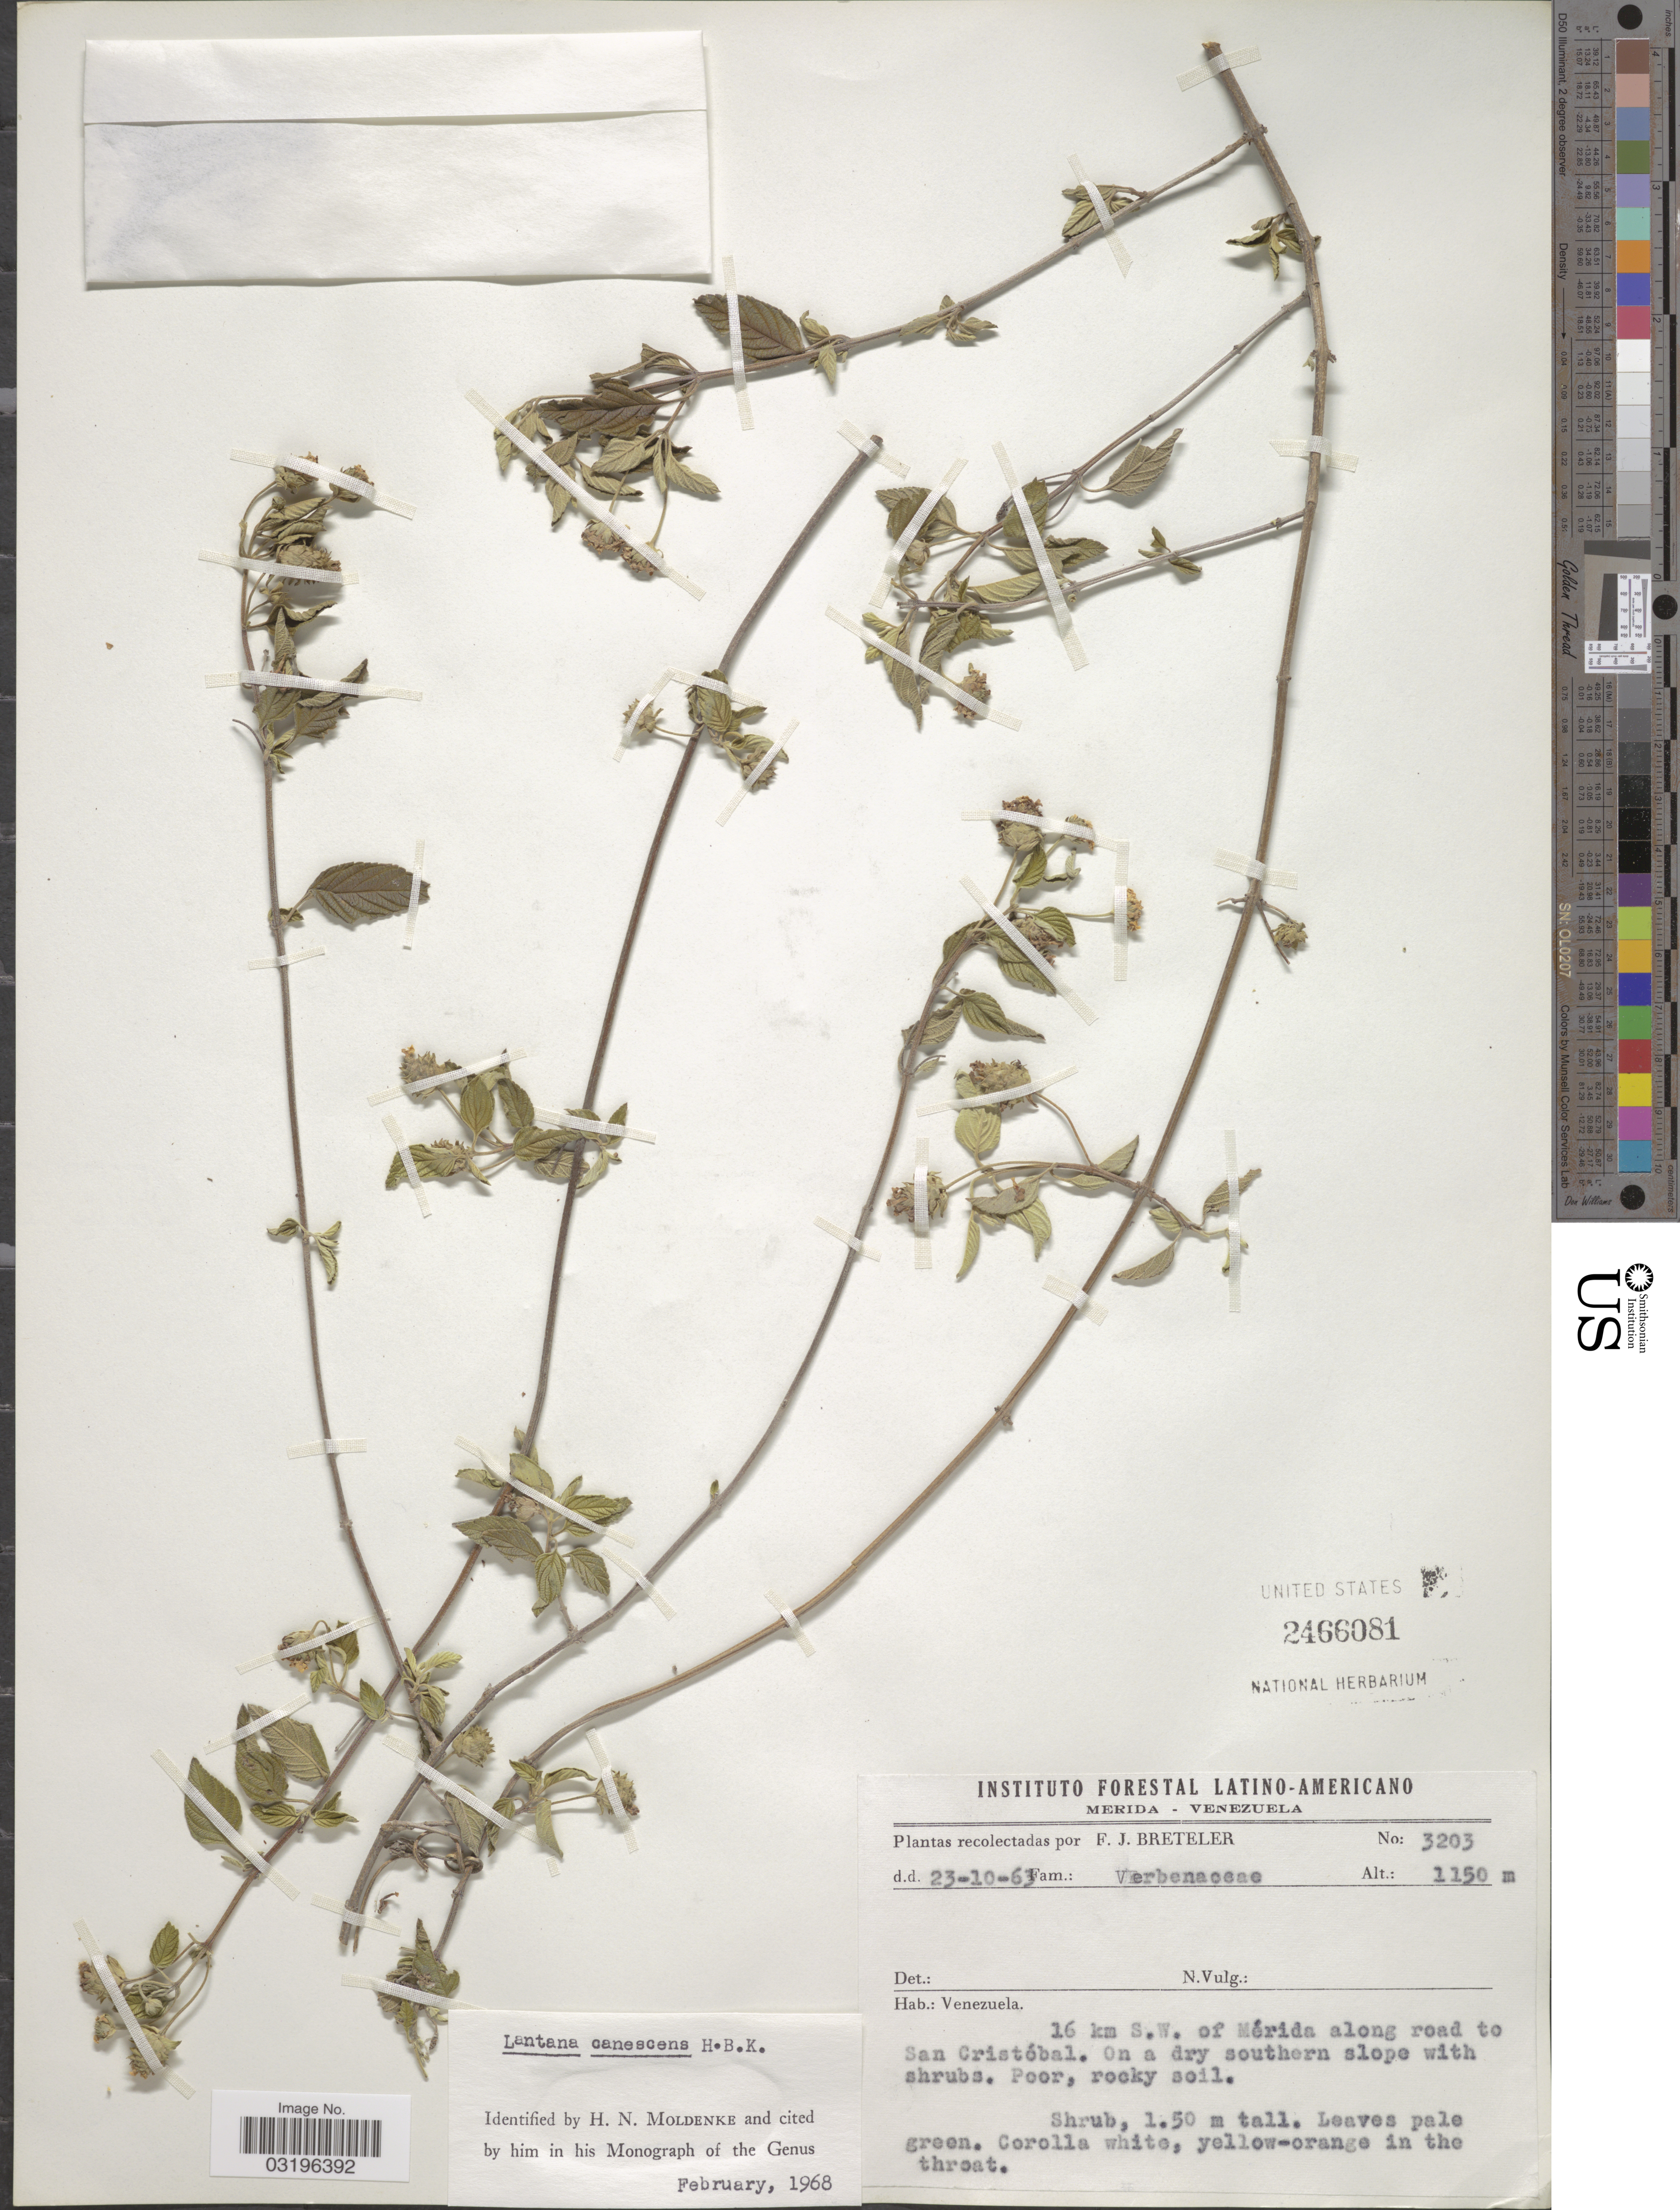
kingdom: Plantae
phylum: Tracheophyta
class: Magnoliopsida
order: Lamiales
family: Verbenaceae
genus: Lantana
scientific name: Lantana canescens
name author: Kunth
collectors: F. J. Breteler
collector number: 3203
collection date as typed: Transcribed d/m/y: 23/10/63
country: Venezuela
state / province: Mérida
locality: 16 km S.W. of Mérida along road to San Cristóbal. On a dry southern slope with shrubs.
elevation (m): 1150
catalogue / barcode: US 2466081